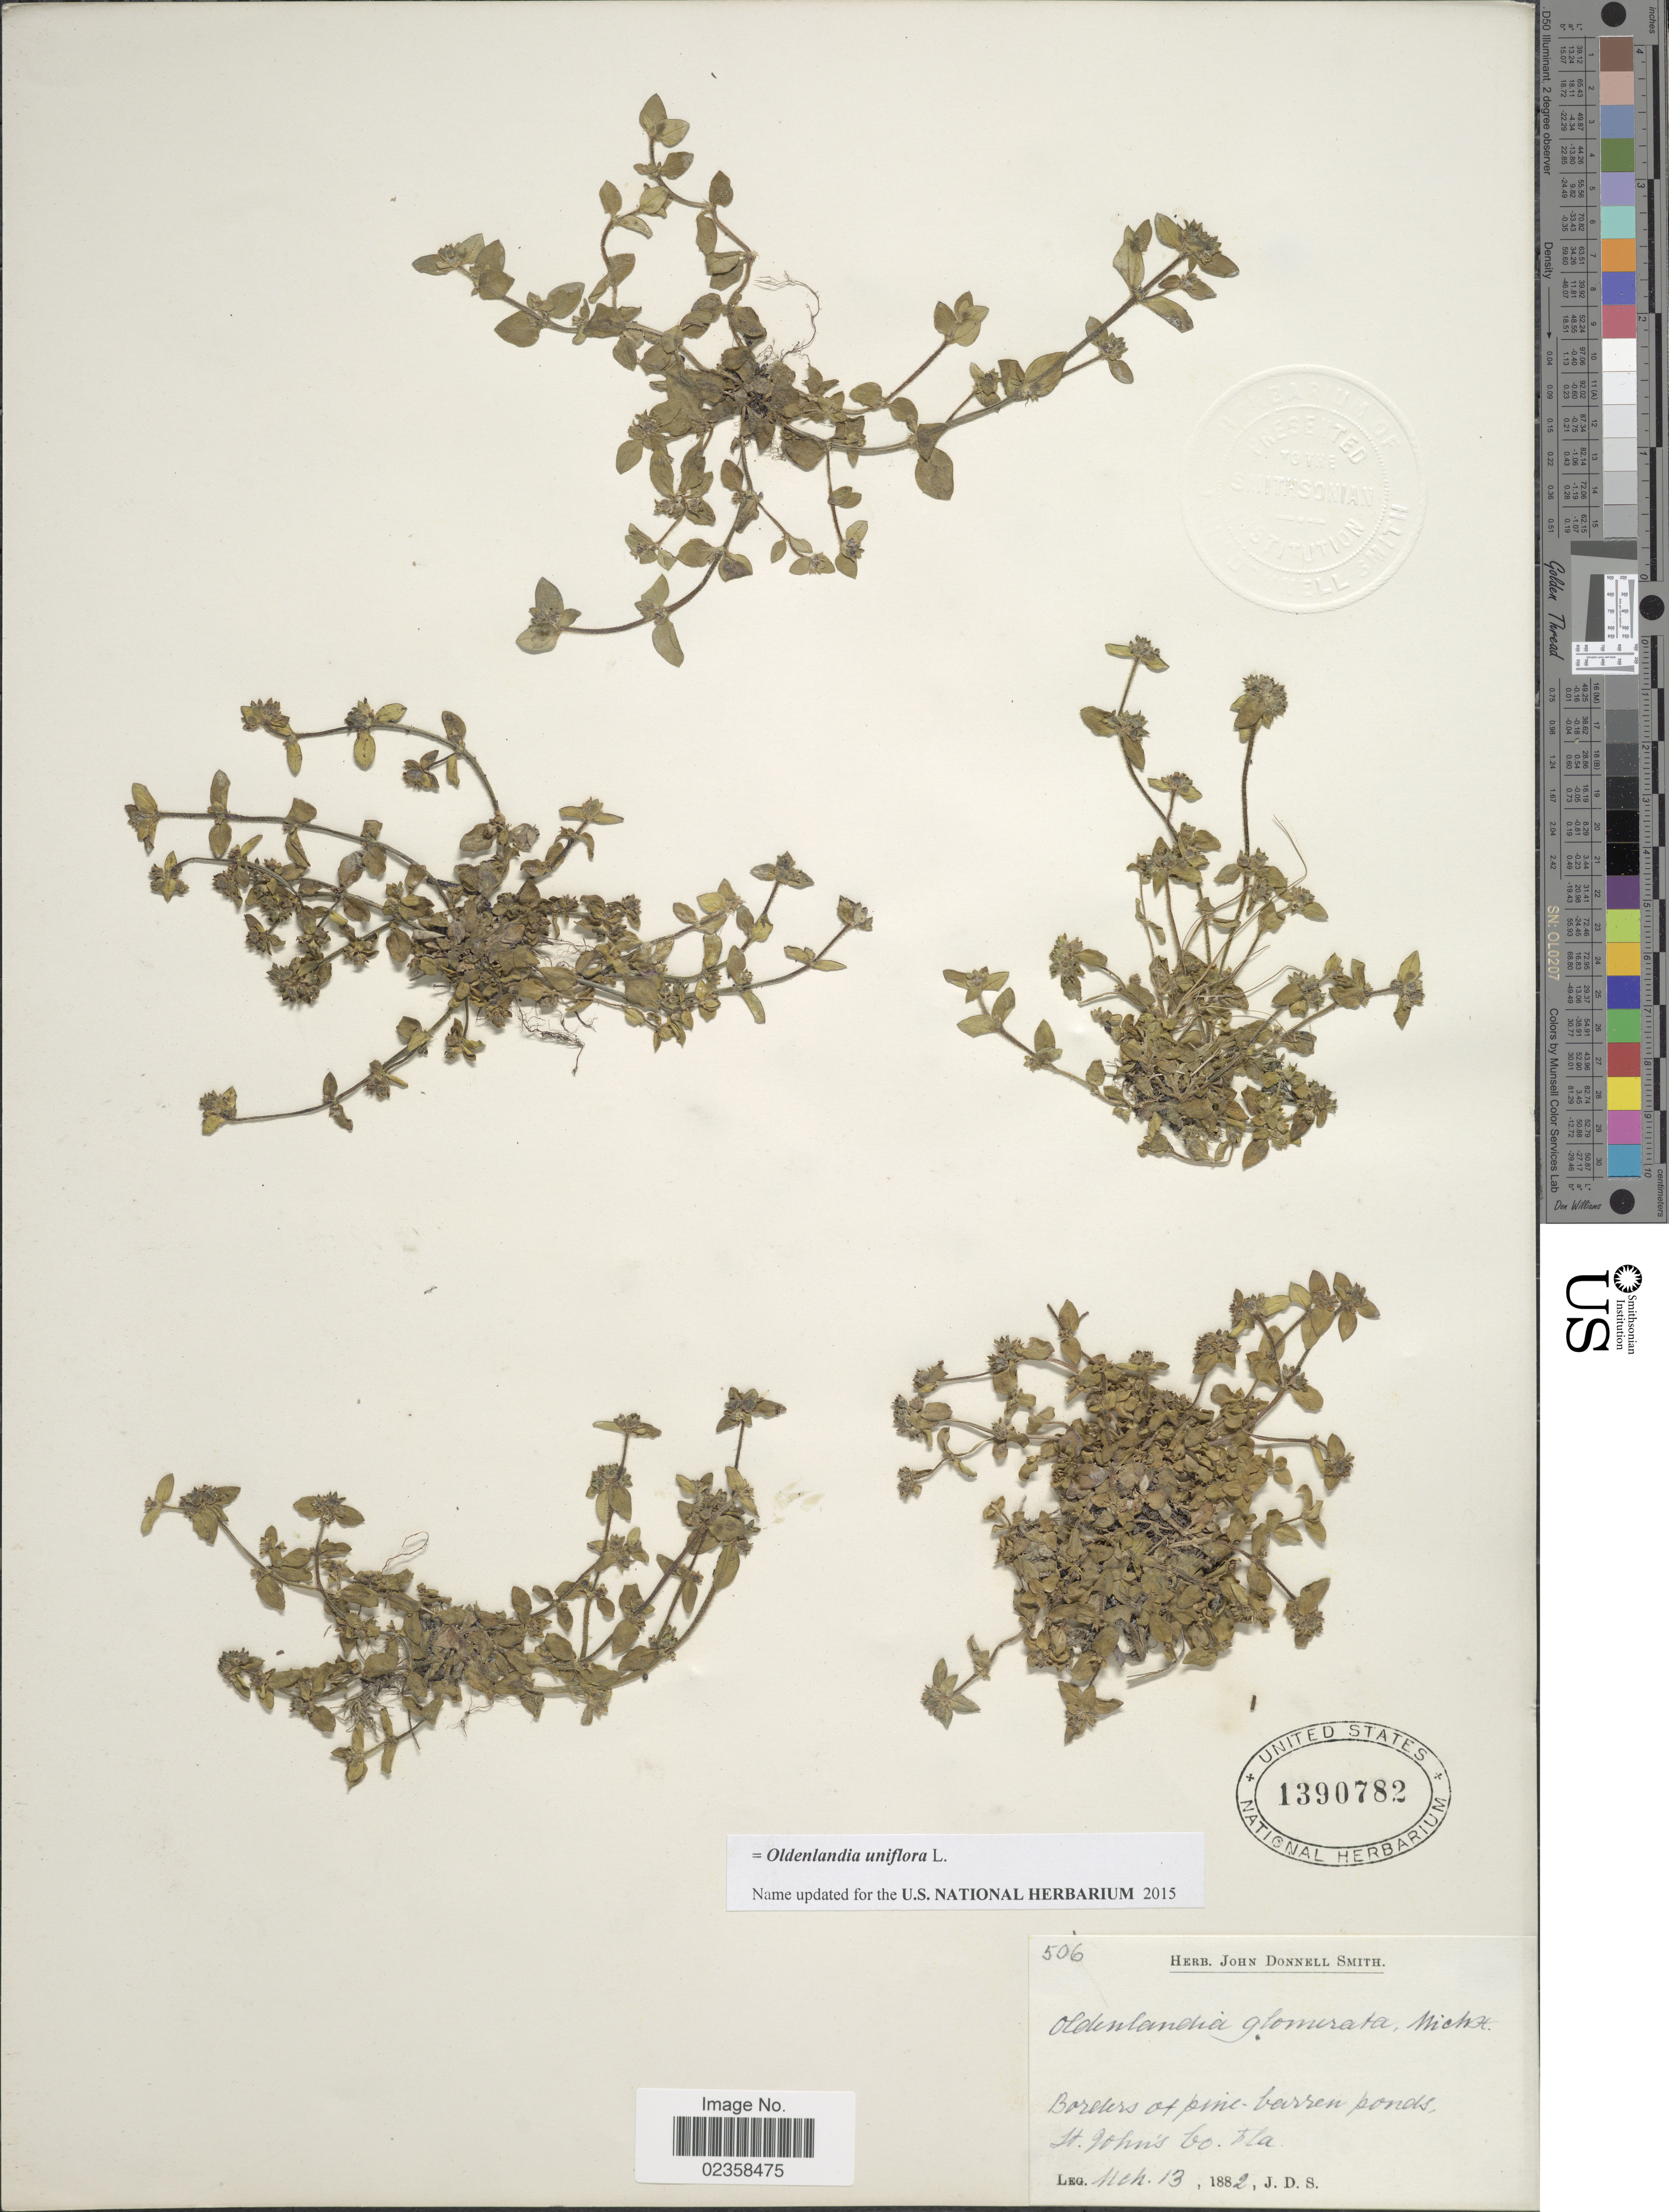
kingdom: Plantae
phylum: Tracheophyta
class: Magnoliopsida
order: Gentianales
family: Rubiaceae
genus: Oldenlandia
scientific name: Oldenlandia uniflora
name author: L.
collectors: J. Donnell Smith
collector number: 506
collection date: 1882-03-13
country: United States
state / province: Florida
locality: Borders of pine-barren ponds, ST. Johns Co., Fla.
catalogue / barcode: US 1390782